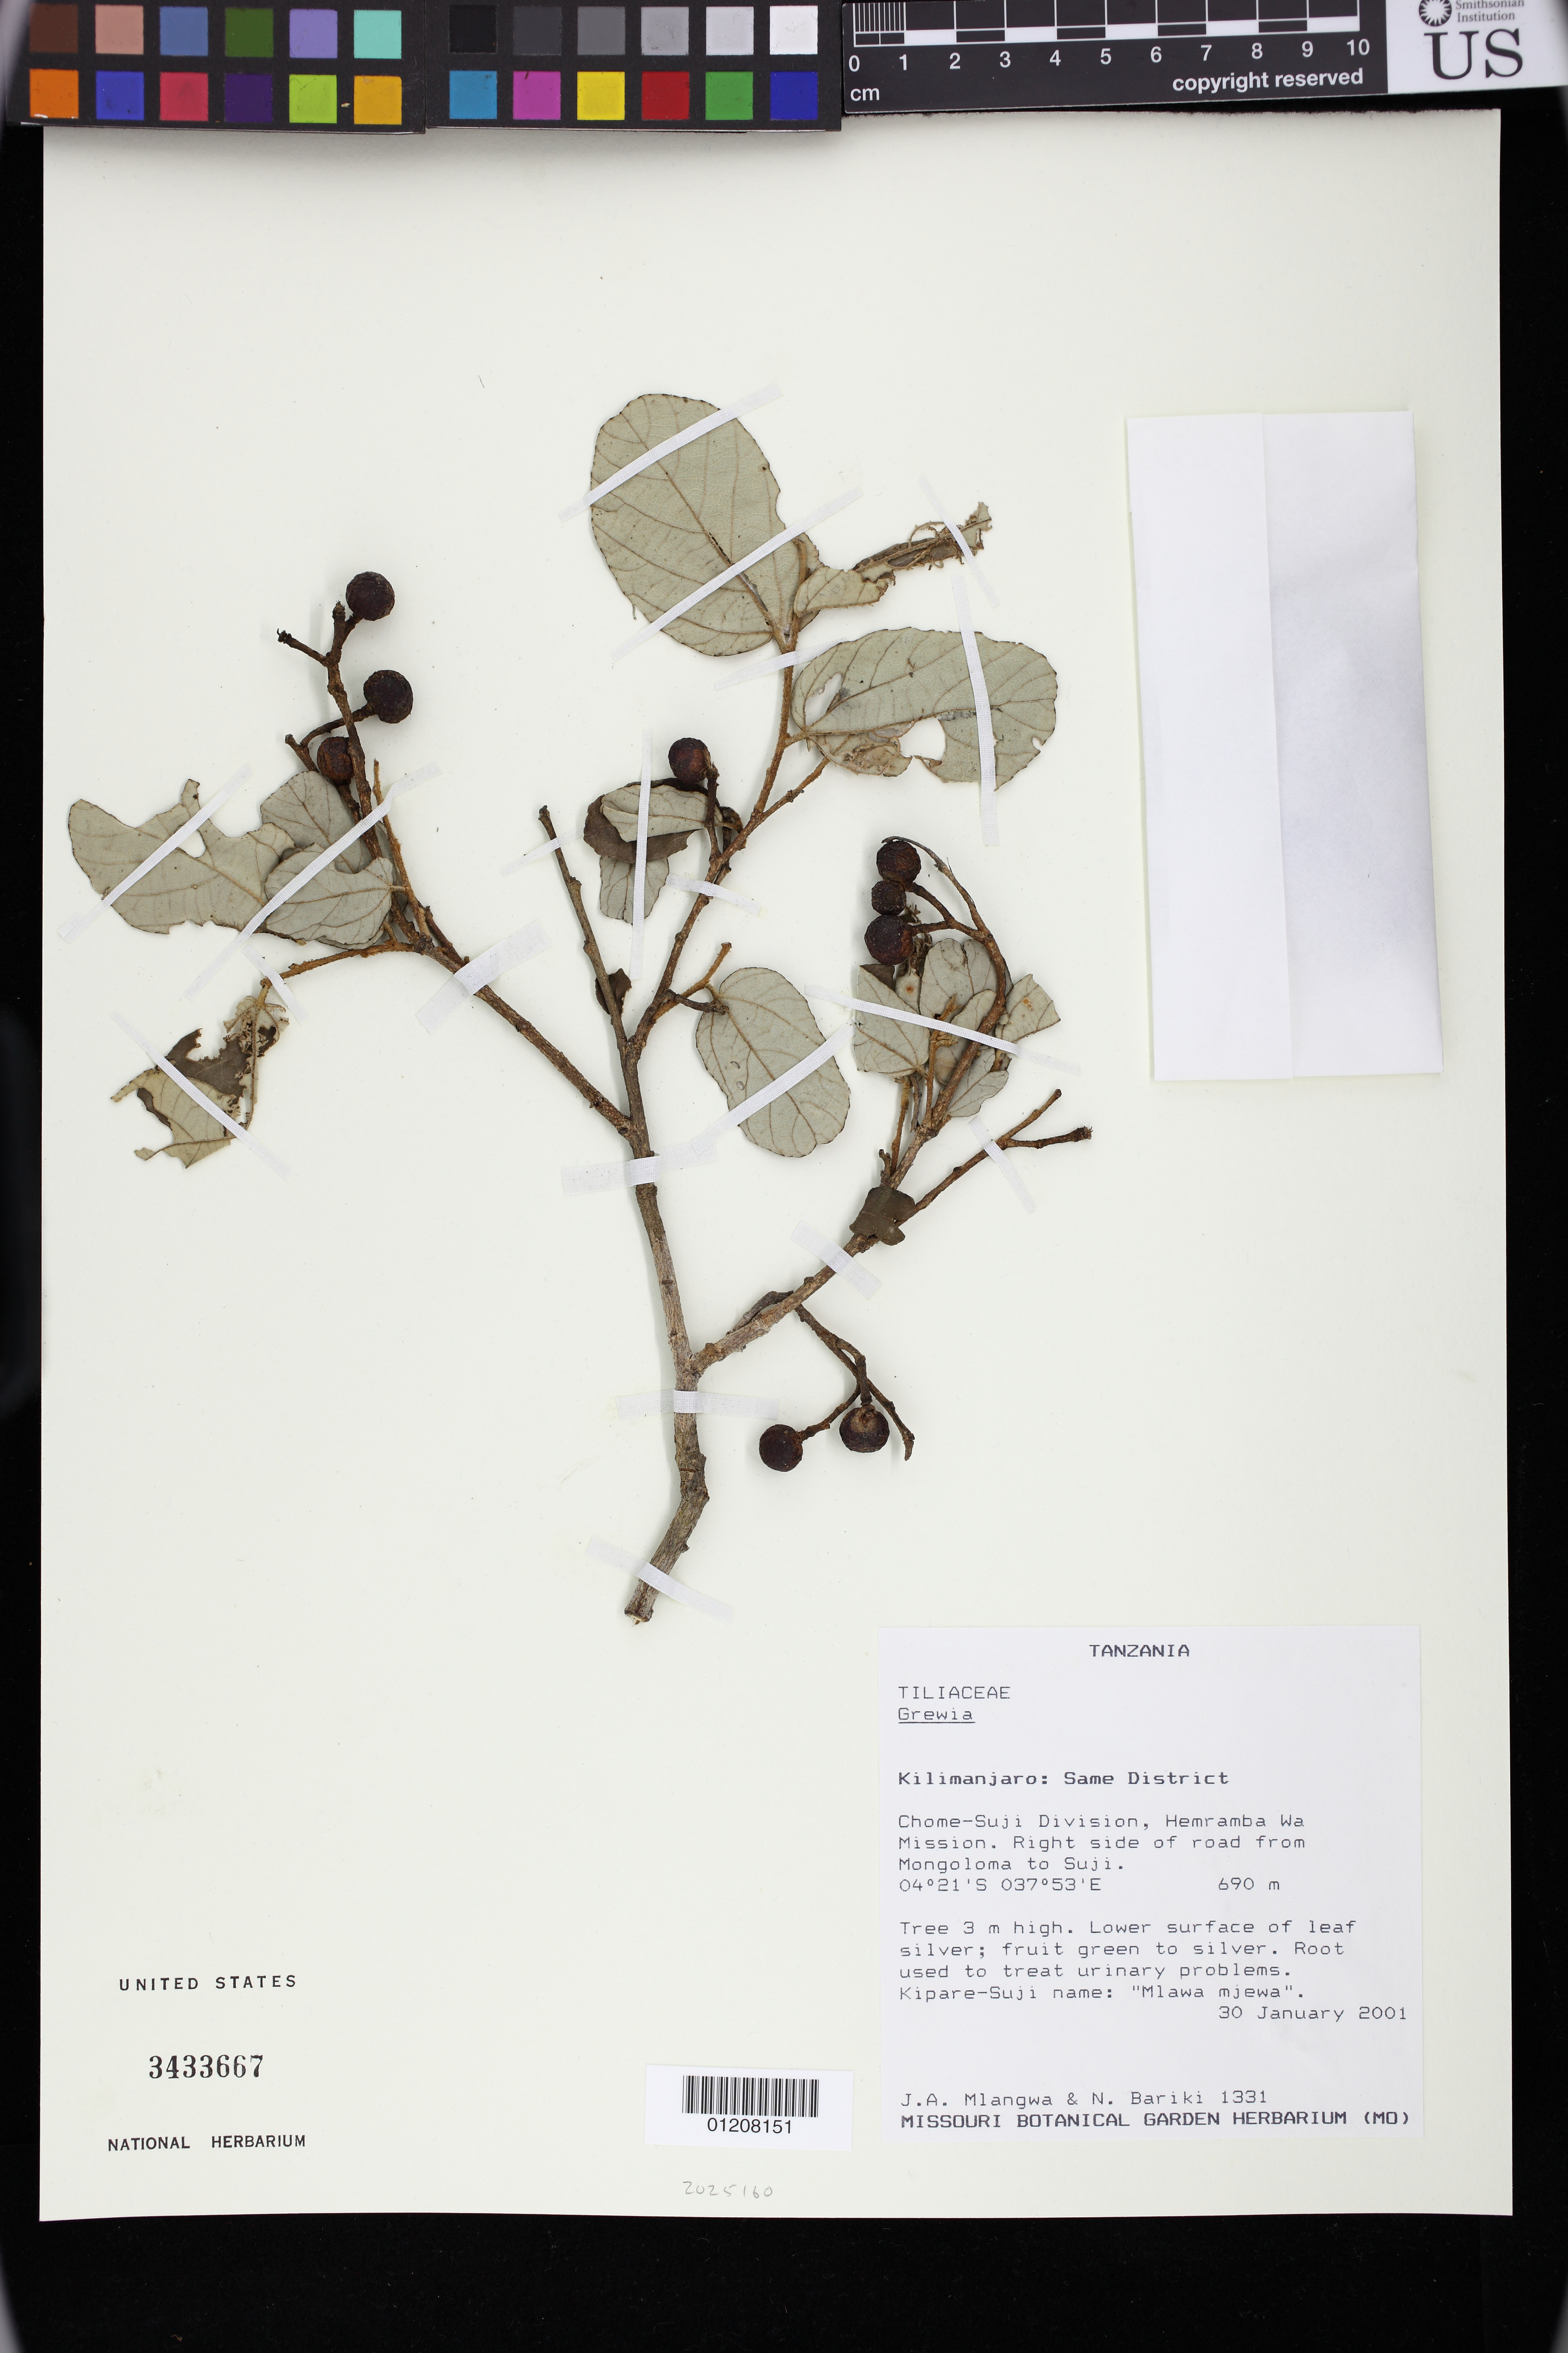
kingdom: Plantae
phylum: Tracheophyta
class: Magnoliopsida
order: Malvales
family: Malvaceae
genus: Grewia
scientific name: Grewia sp.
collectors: J. Mlangwa & N. Bariki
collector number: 1331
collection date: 2001-01-30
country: Tanzania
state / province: Kilimanjaro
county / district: Same District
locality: Chome-Suji Division, Hemramba Wa Mission. Right side of road from Mongoloma to Suji.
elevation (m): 690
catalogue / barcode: US 3433667